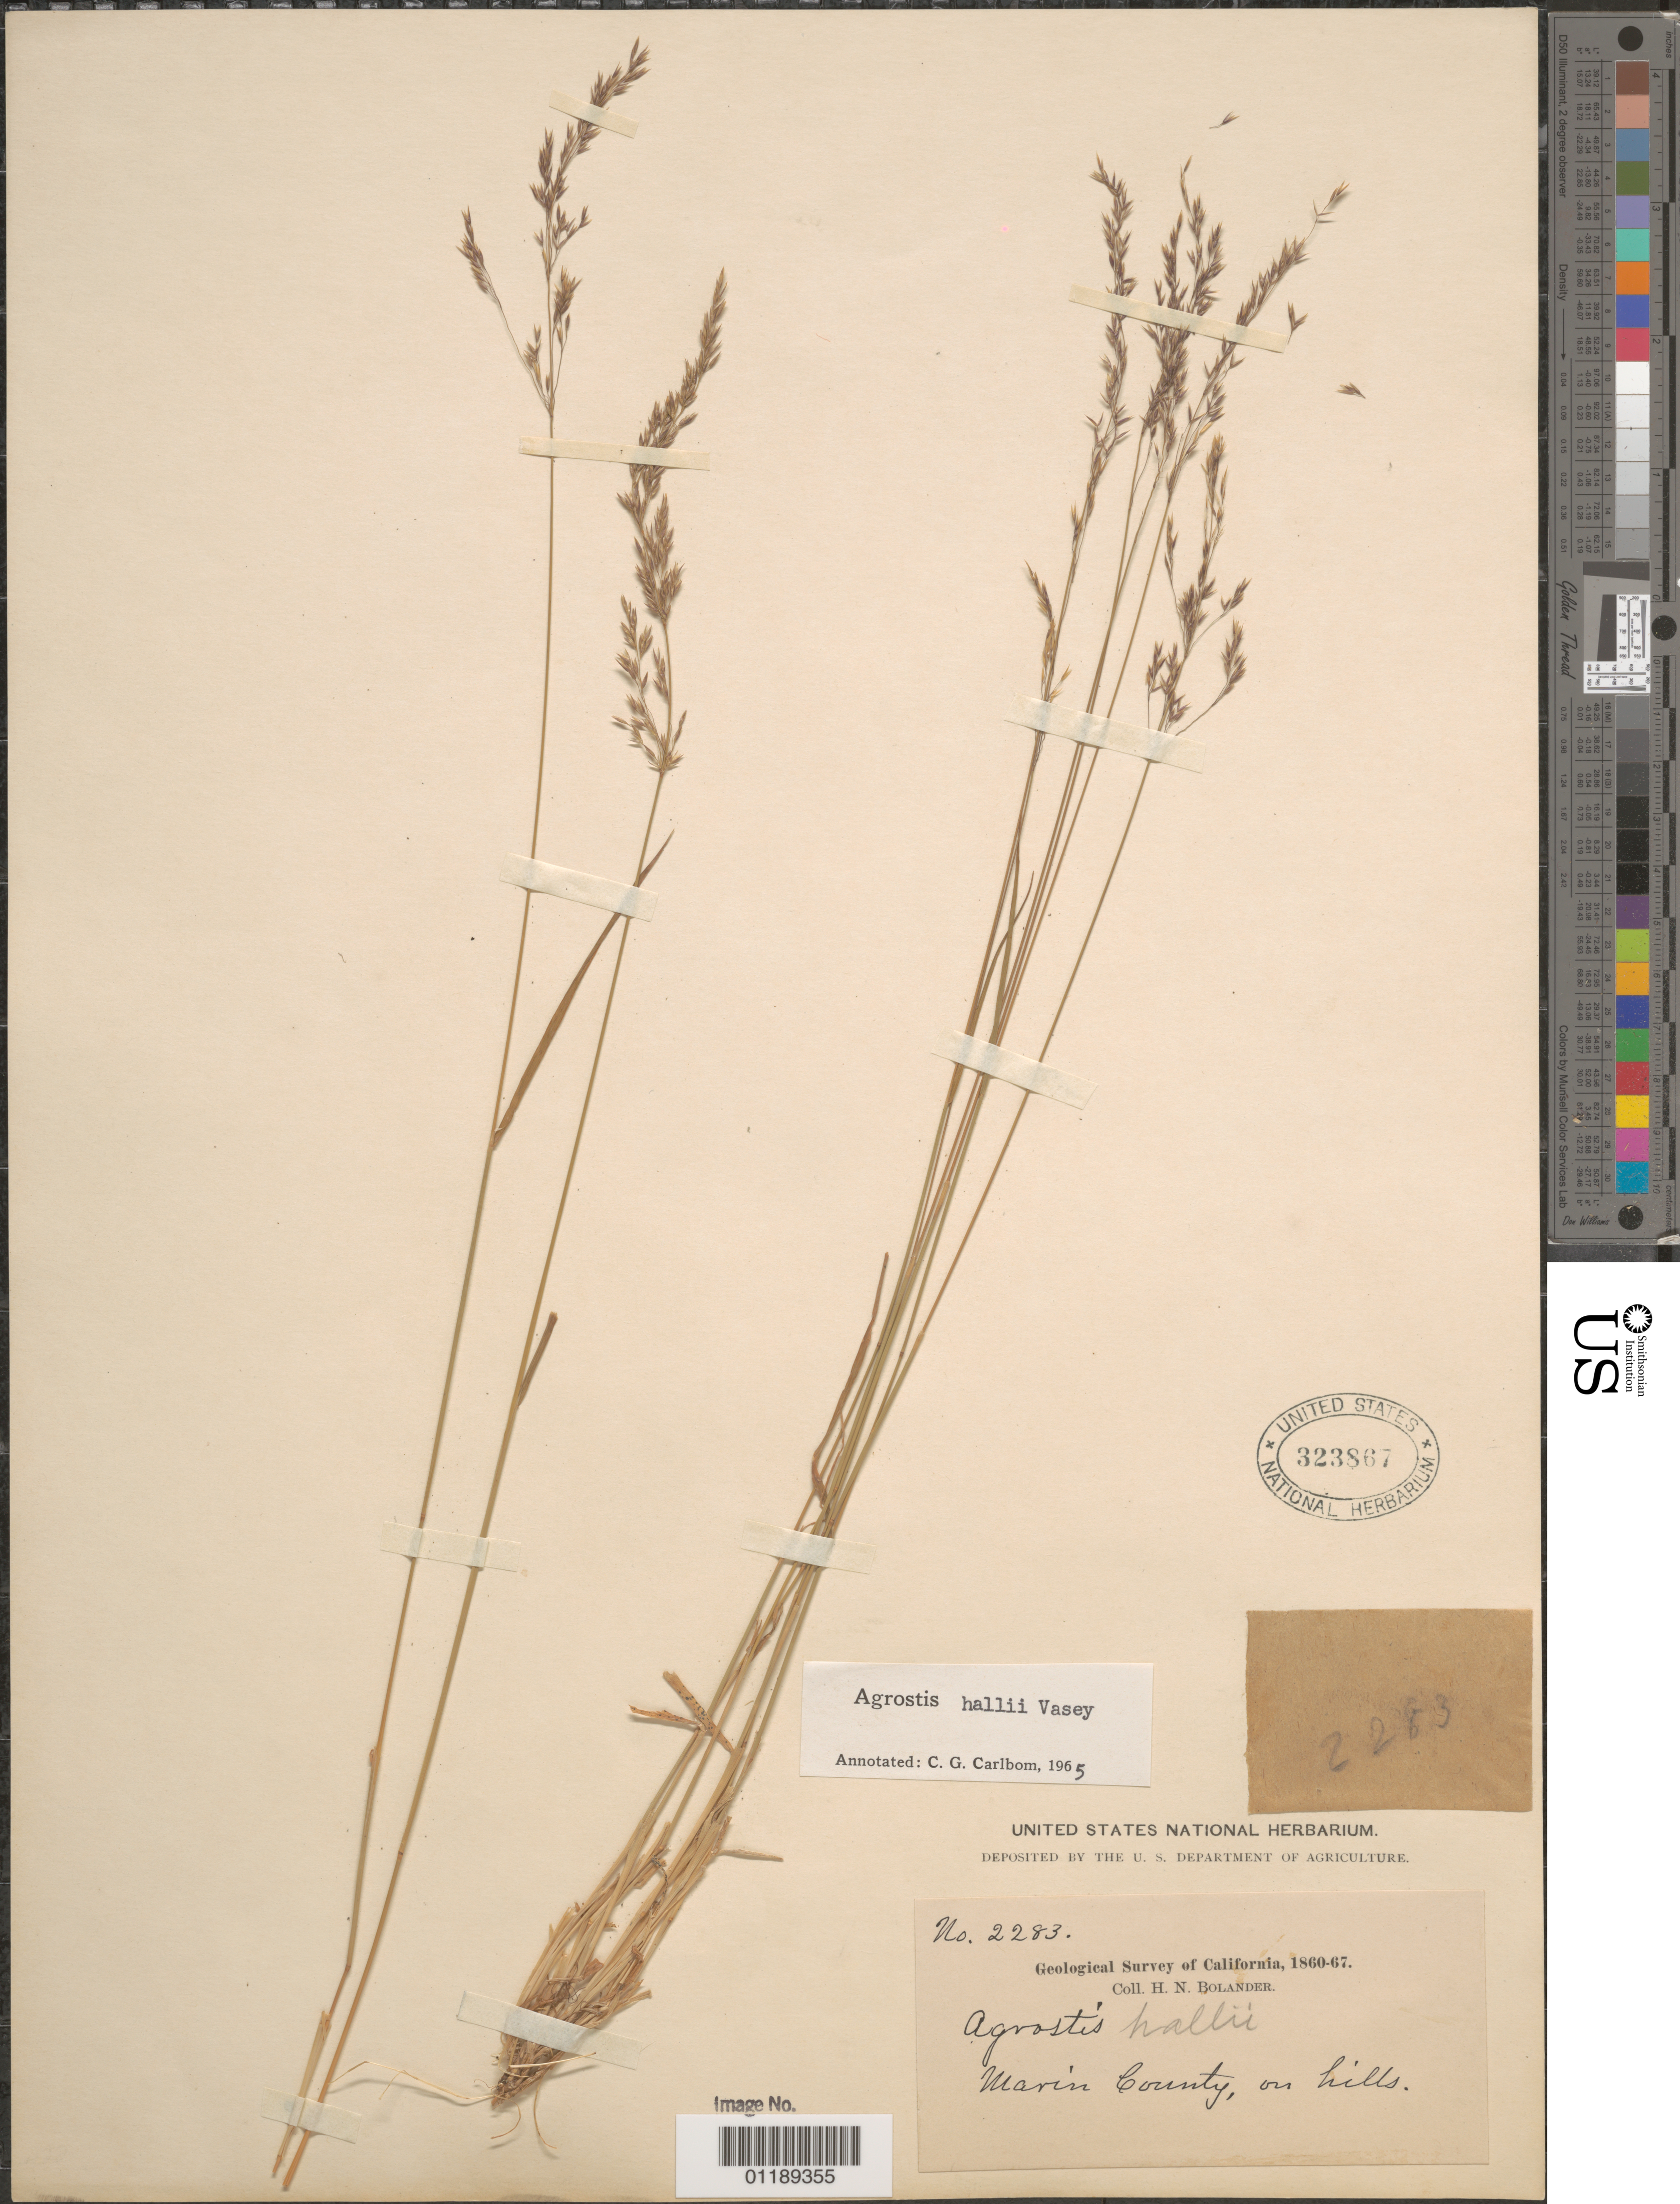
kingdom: Plantae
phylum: Tracheophyta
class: Liliopsida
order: Poales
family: Poaceae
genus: Agrostis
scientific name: Agrostis hallii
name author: Vasey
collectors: H. Bolander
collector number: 2283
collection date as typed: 1860 to -- -- 1867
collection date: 1860/1867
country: United States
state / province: California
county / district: Marin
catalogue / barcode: US 323867